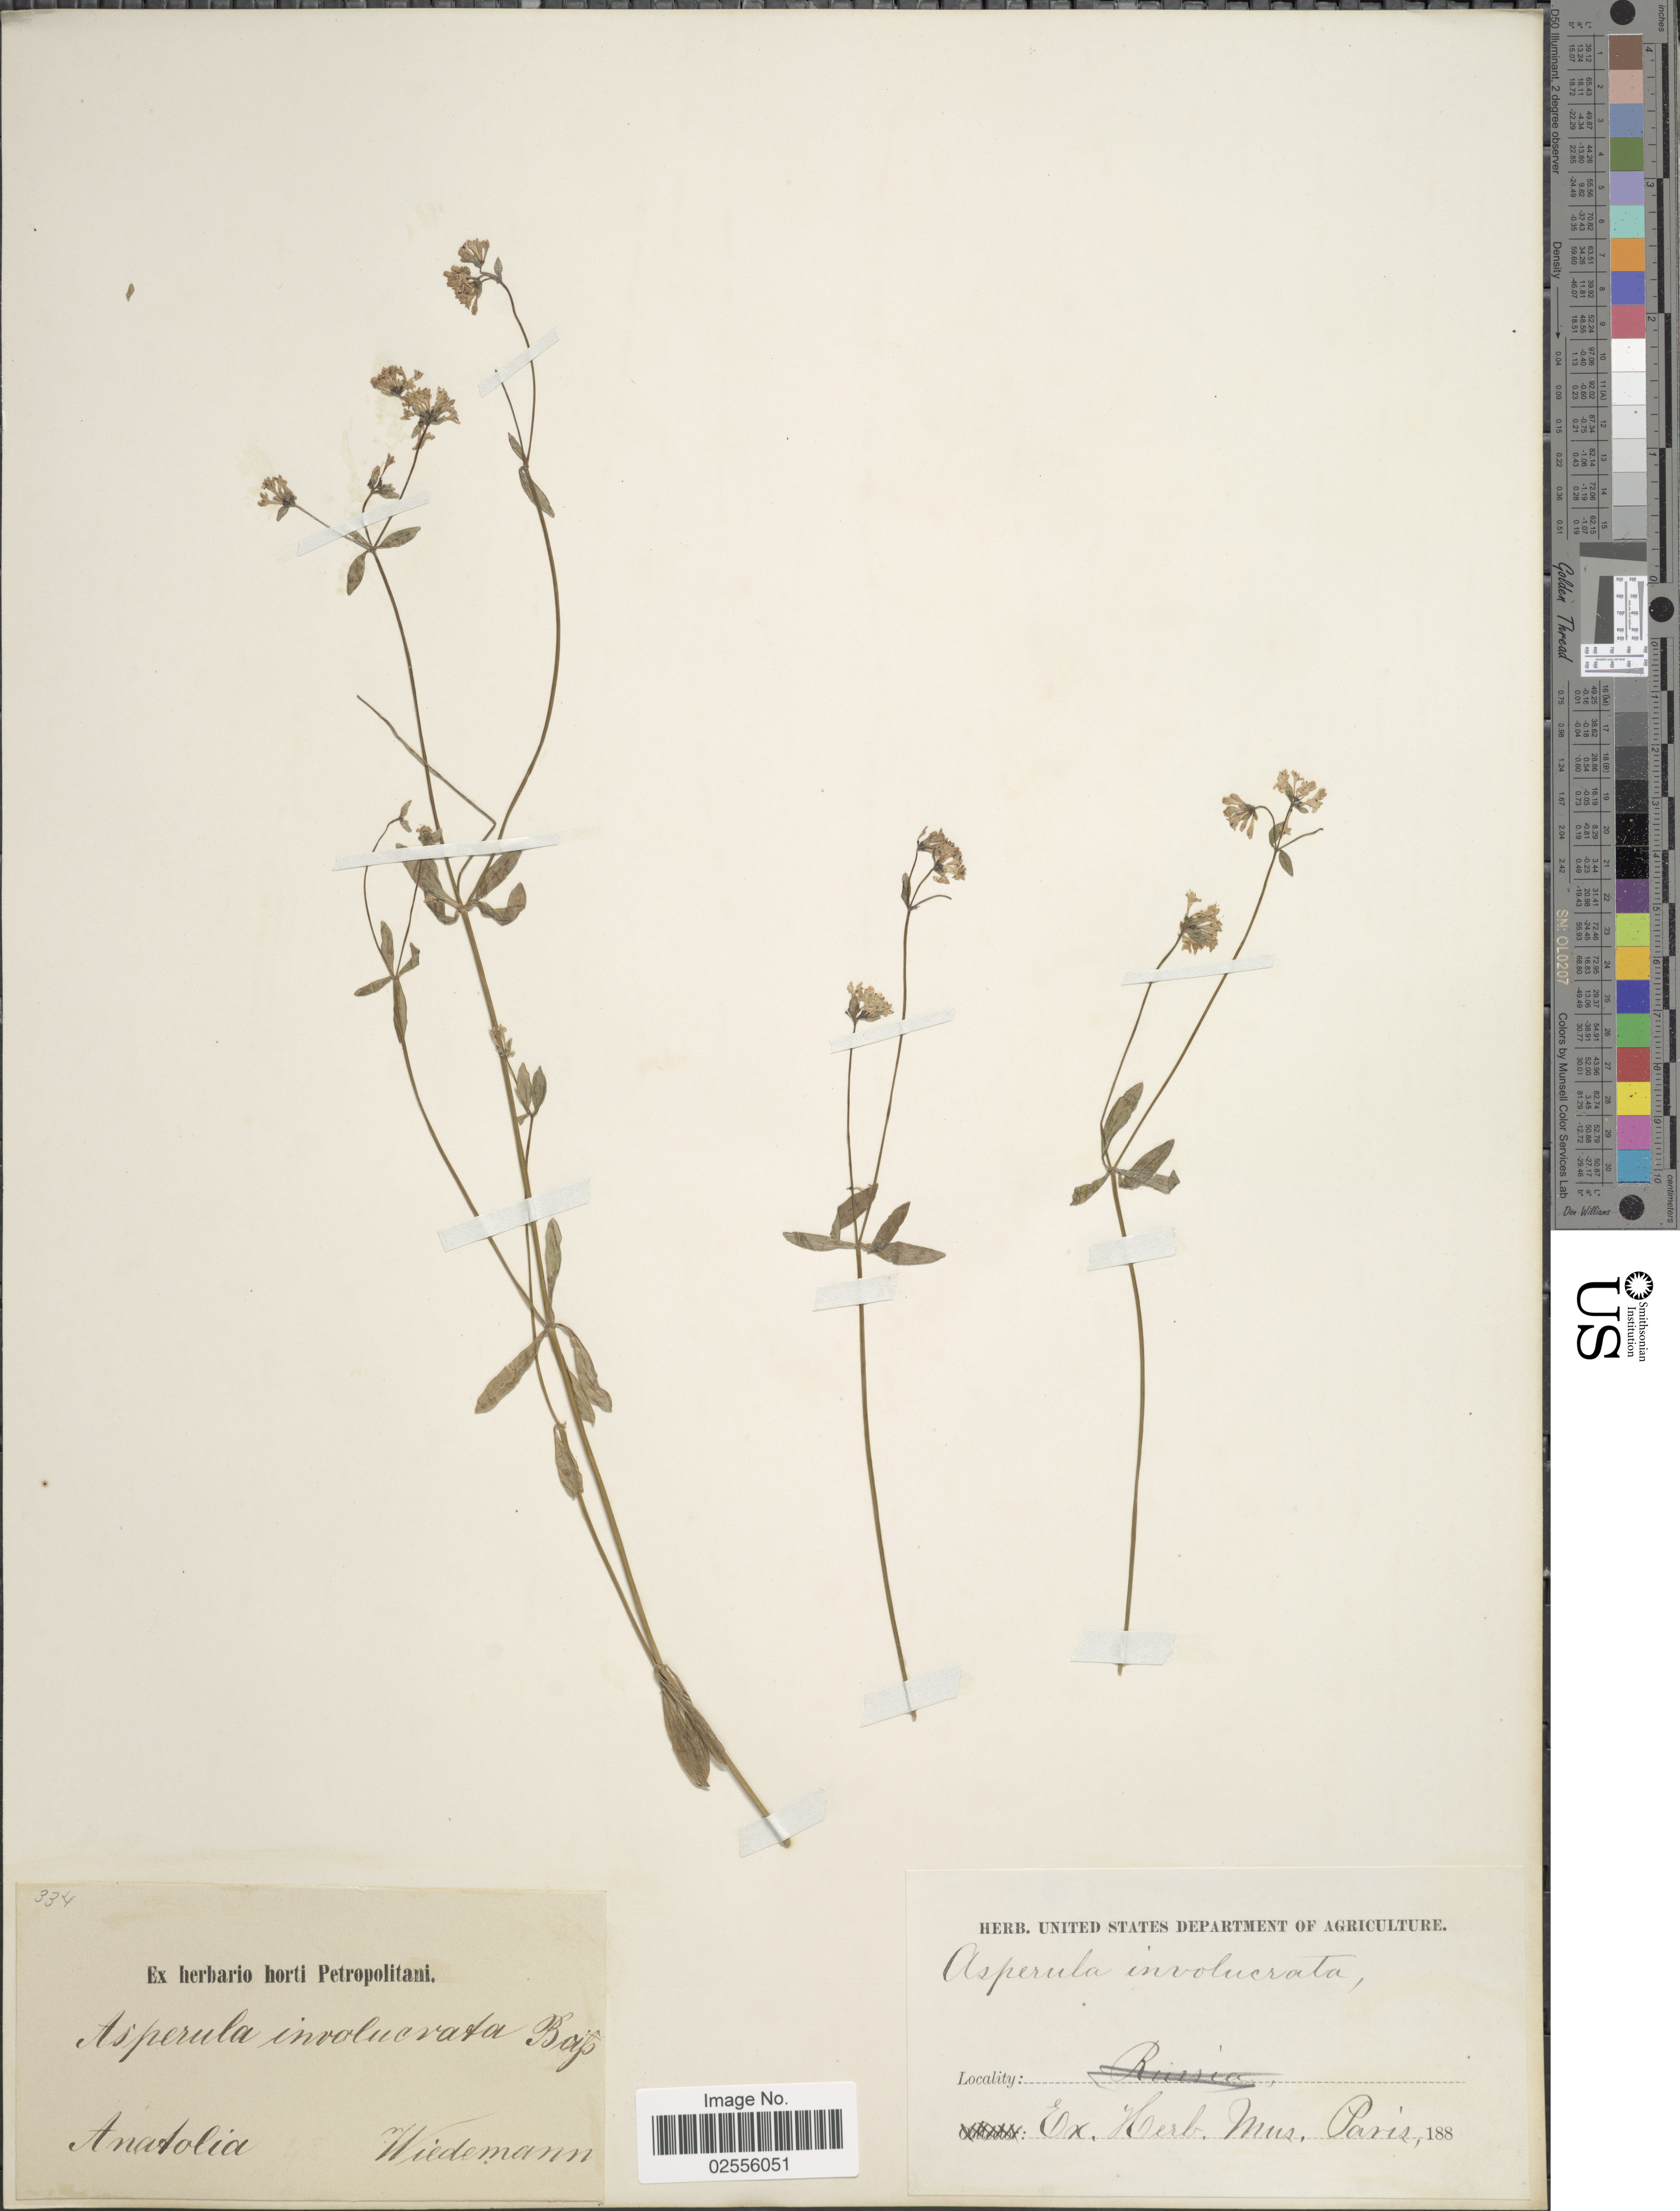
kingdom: Plantae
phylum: Tracheophyta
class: Magnoliopsida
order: Gentianales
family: Rubiaceae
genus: Asperula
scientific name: Asperula involucrata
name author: Wahlenb.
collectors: Wiedemann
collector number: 334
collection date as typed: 188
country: Turkey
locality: Anatolia [label says Russia, but now part of Turkey]